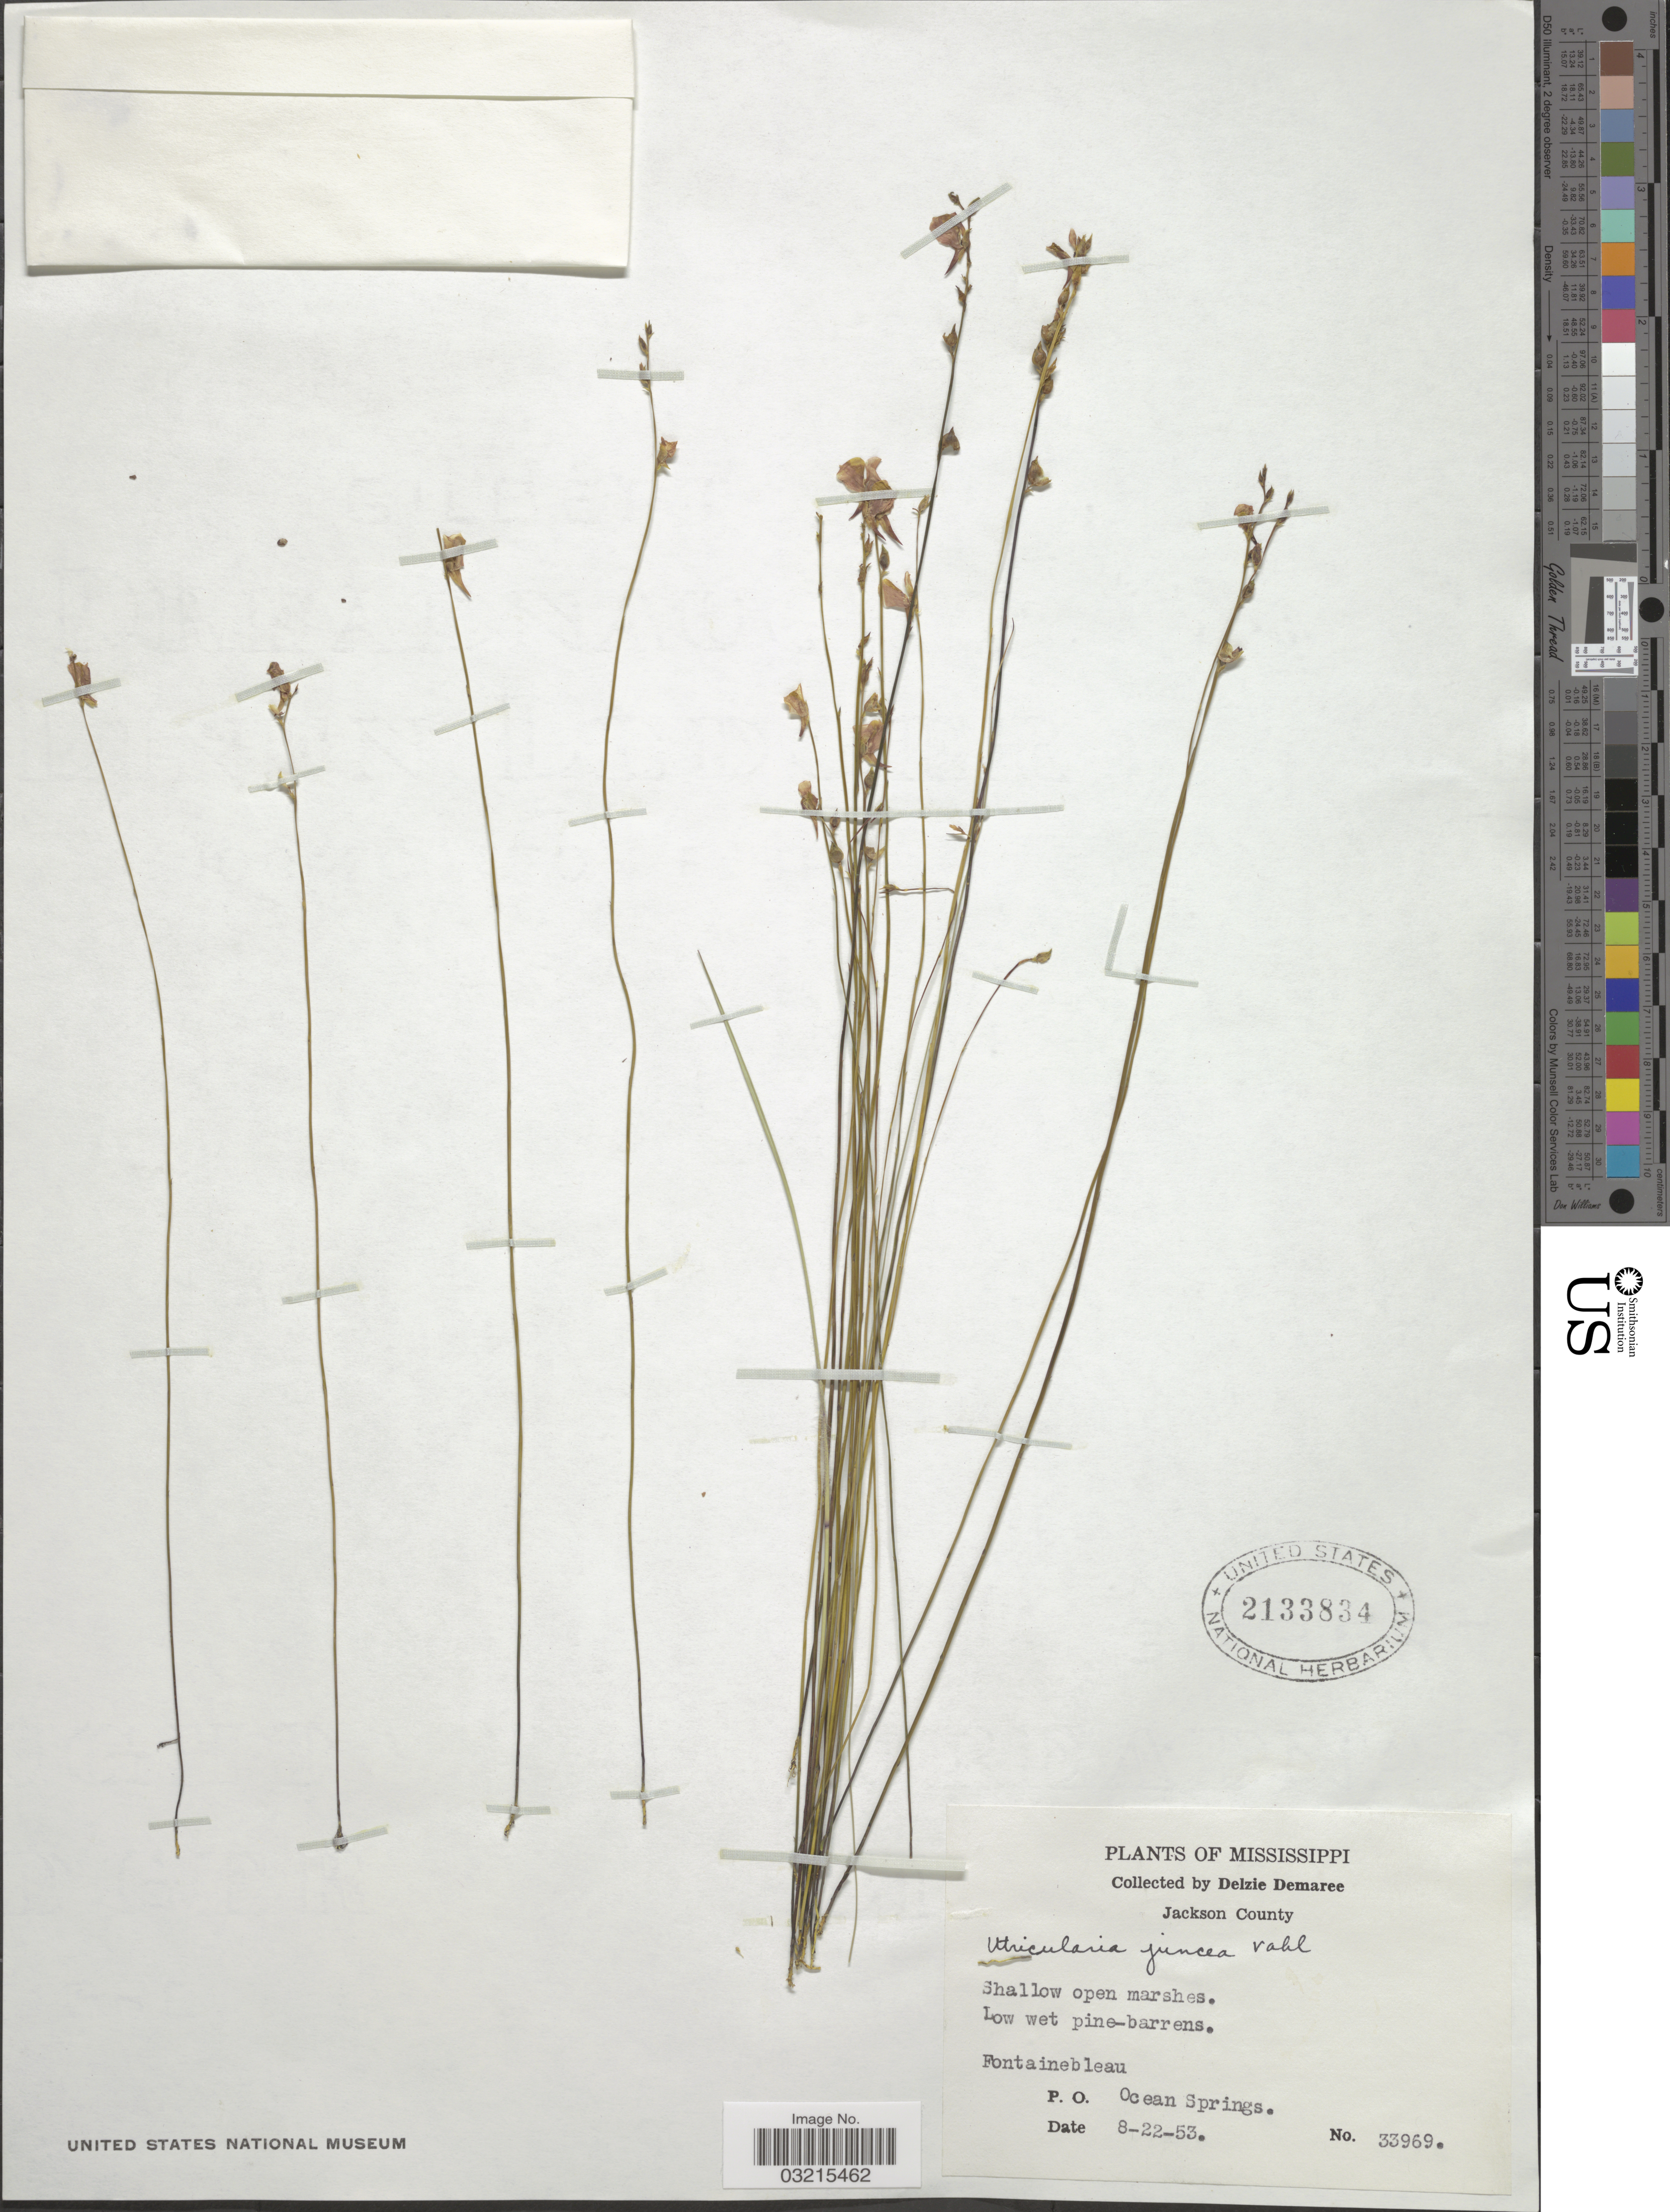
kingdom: Plantae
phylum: Tracheophyta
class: Magnoliopsida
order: Lamiales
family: Lentibulariaceae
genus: Utricularia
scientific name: Utricularia juncea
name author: Vahl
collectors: D. Demaree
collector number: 33969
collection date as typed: Transcribed d/m/y: 22/8/53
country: United States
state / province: Mississippi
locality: Jackson County. Fontainebleau. P.O. Ocean Springs.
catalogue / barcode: US 2133834